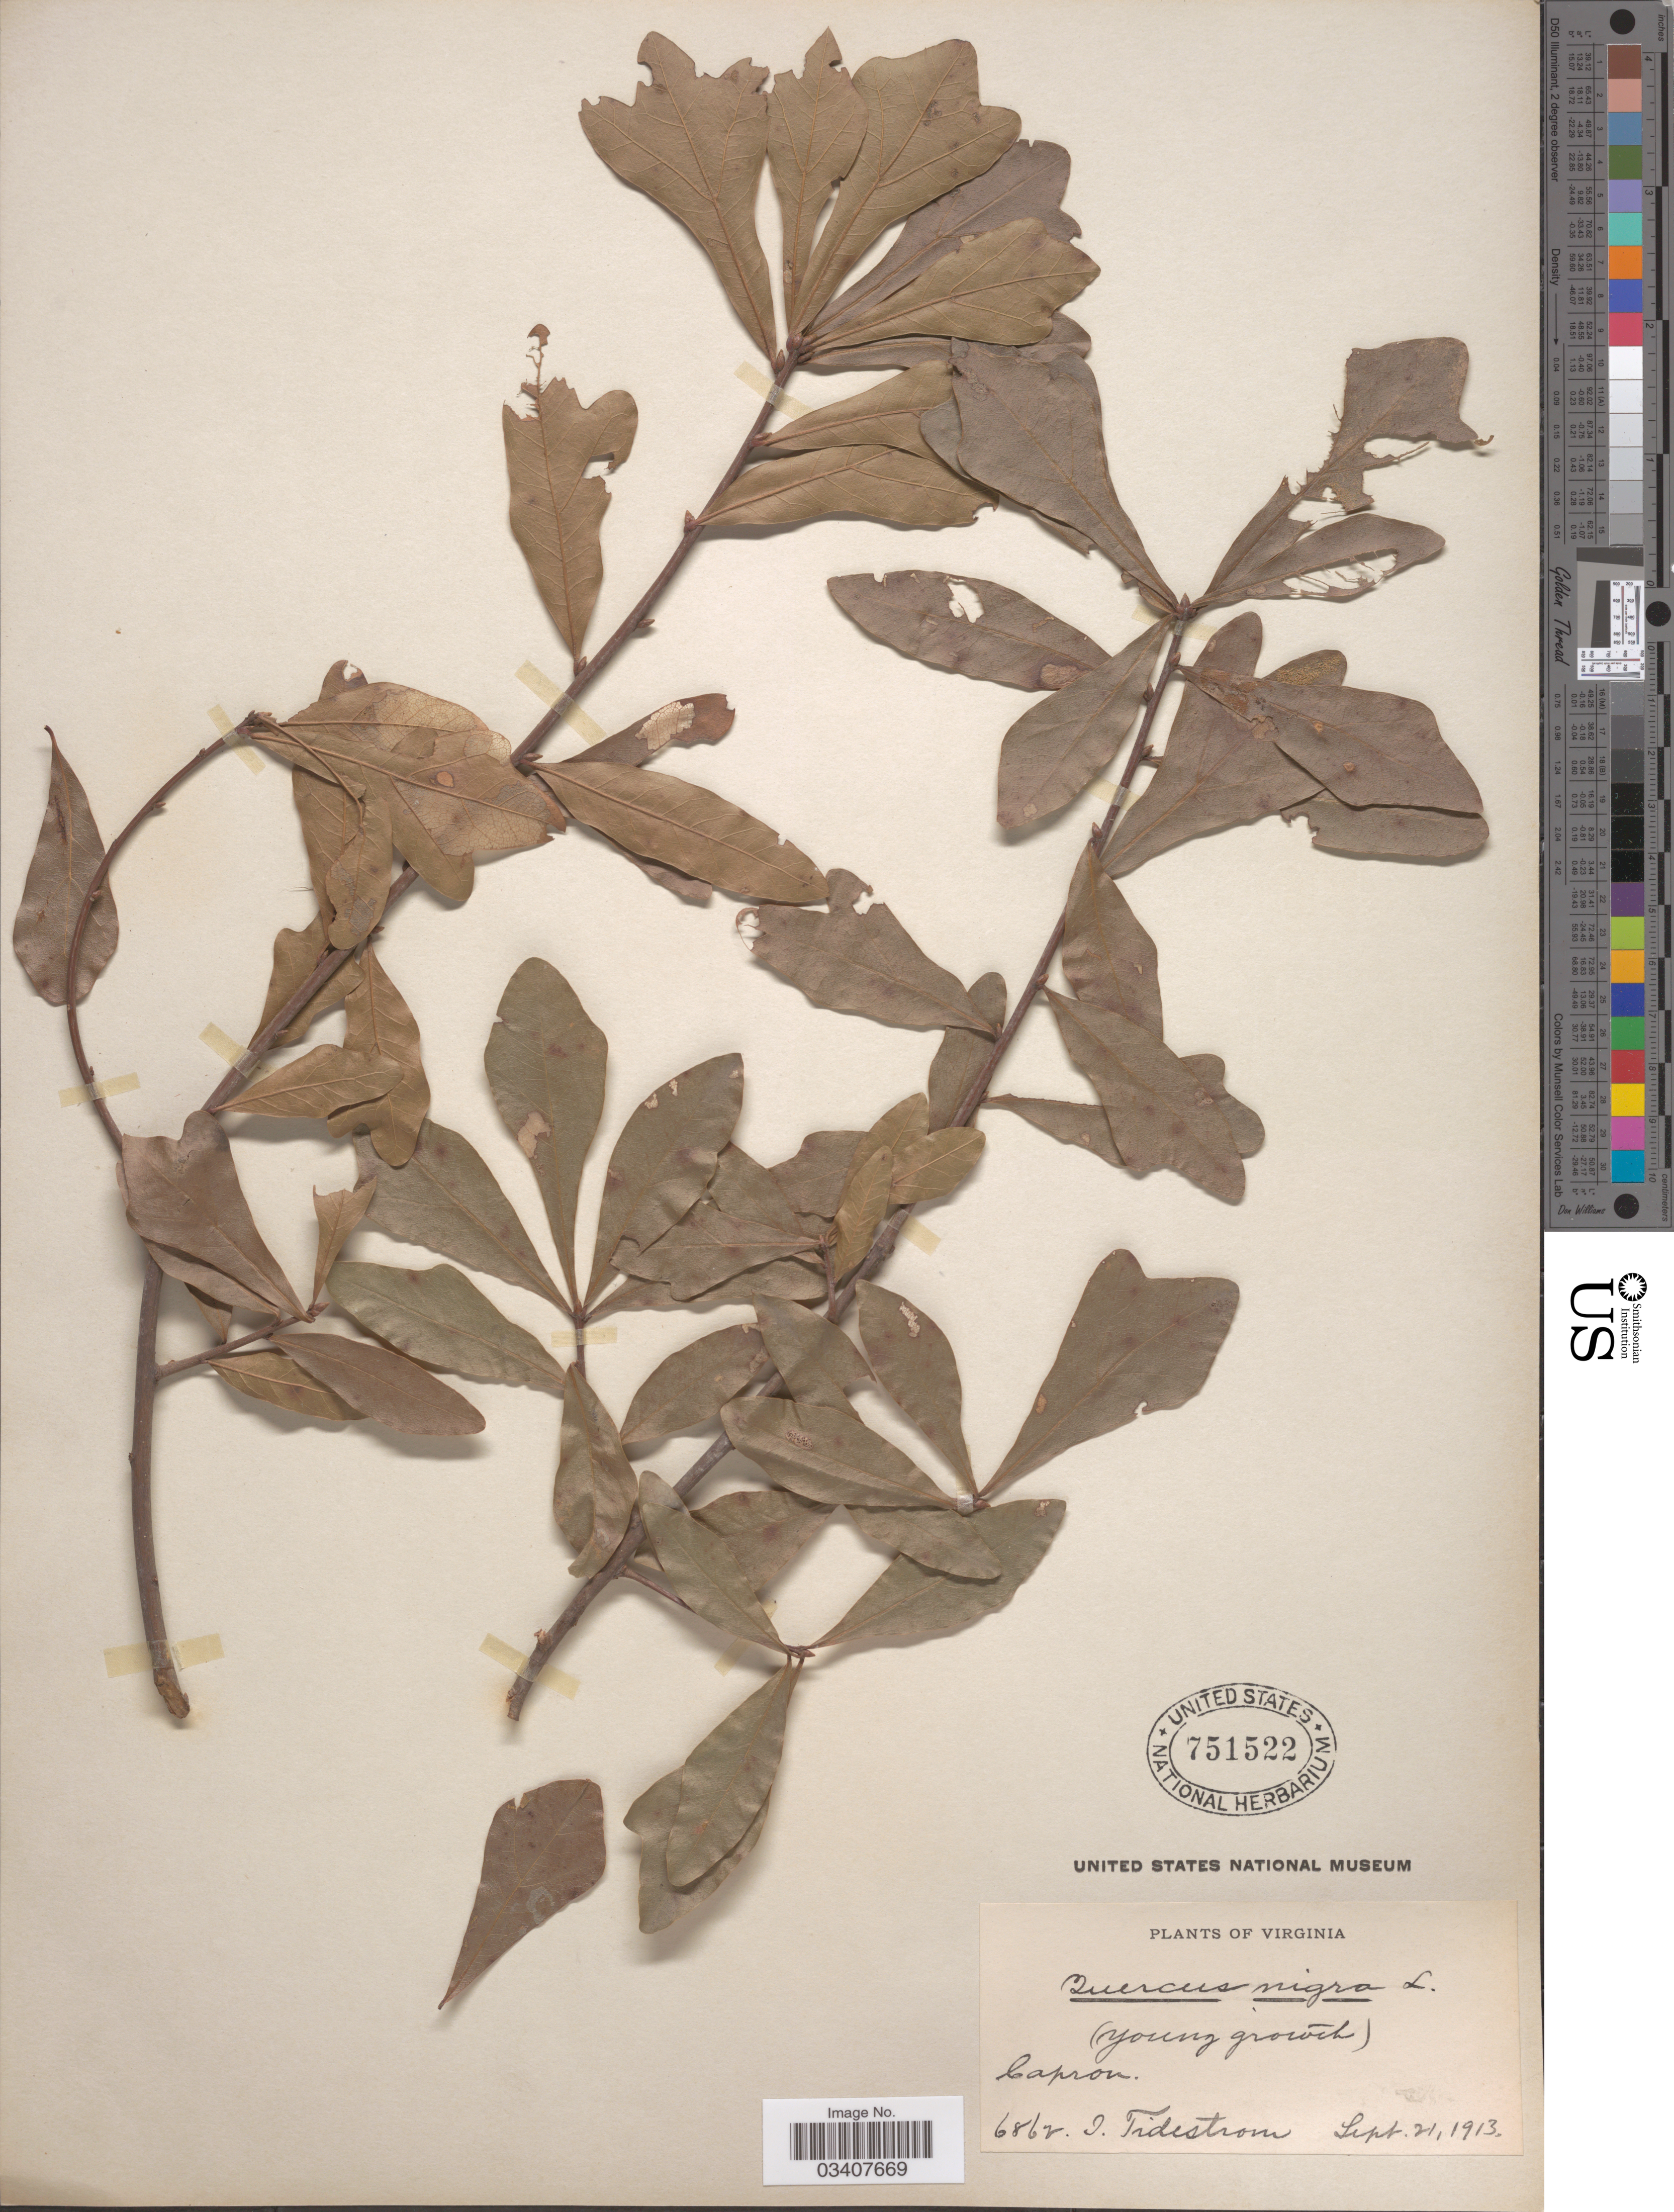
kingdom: Plantae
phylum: Tracheophyta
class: Magnoliopsida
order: Fagales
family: Fagaceae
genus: Quercus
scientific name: Quercus nigra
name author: L.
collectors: I. F. Tidestrom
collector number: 6862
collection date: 1913-09-21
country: United States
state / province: Virginia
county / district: Southampton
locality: Capron.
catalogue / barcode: US 751522